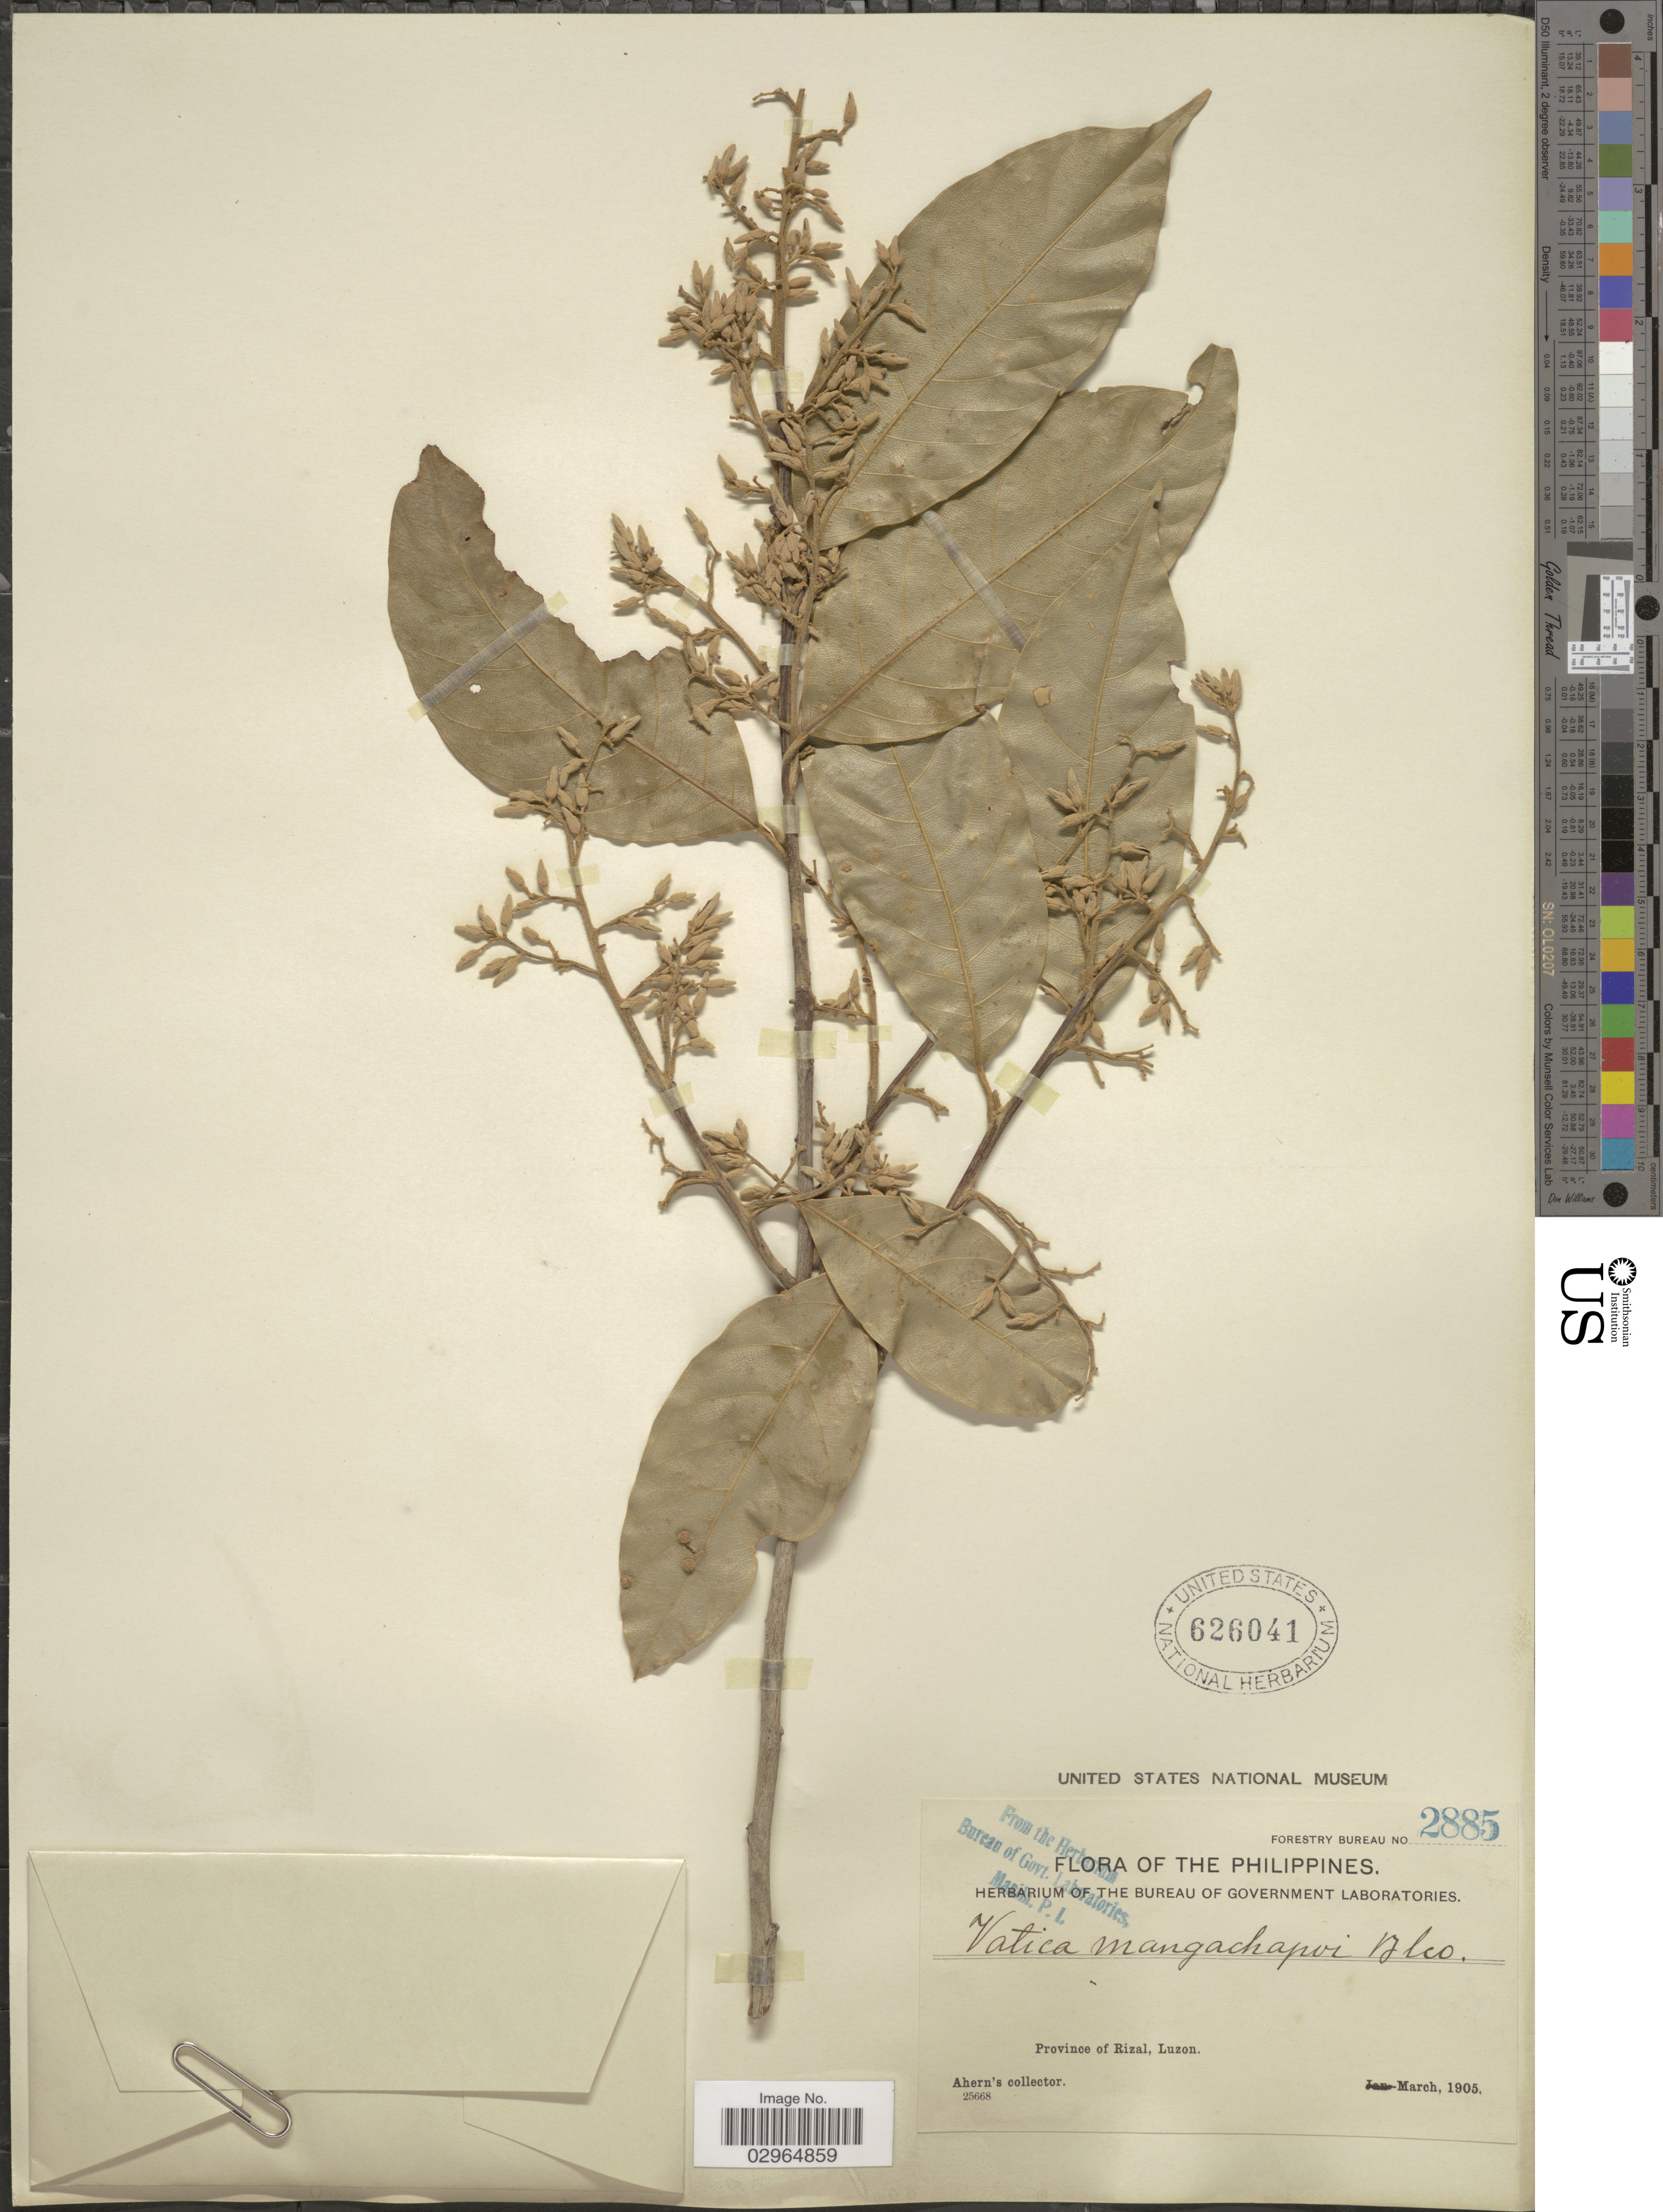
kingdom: Plantae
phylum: Tracheophyta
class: Magnoliopsida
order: Malvales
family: Dipterocarpaceae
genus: Vatica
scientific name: Vatica mangachapoi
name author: Blanco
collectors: Ahern's collector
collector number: Forestry Bureau 2885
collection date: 1905-03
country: Philippines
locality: Province of Rizal, Luzon.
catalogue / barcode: US 626041